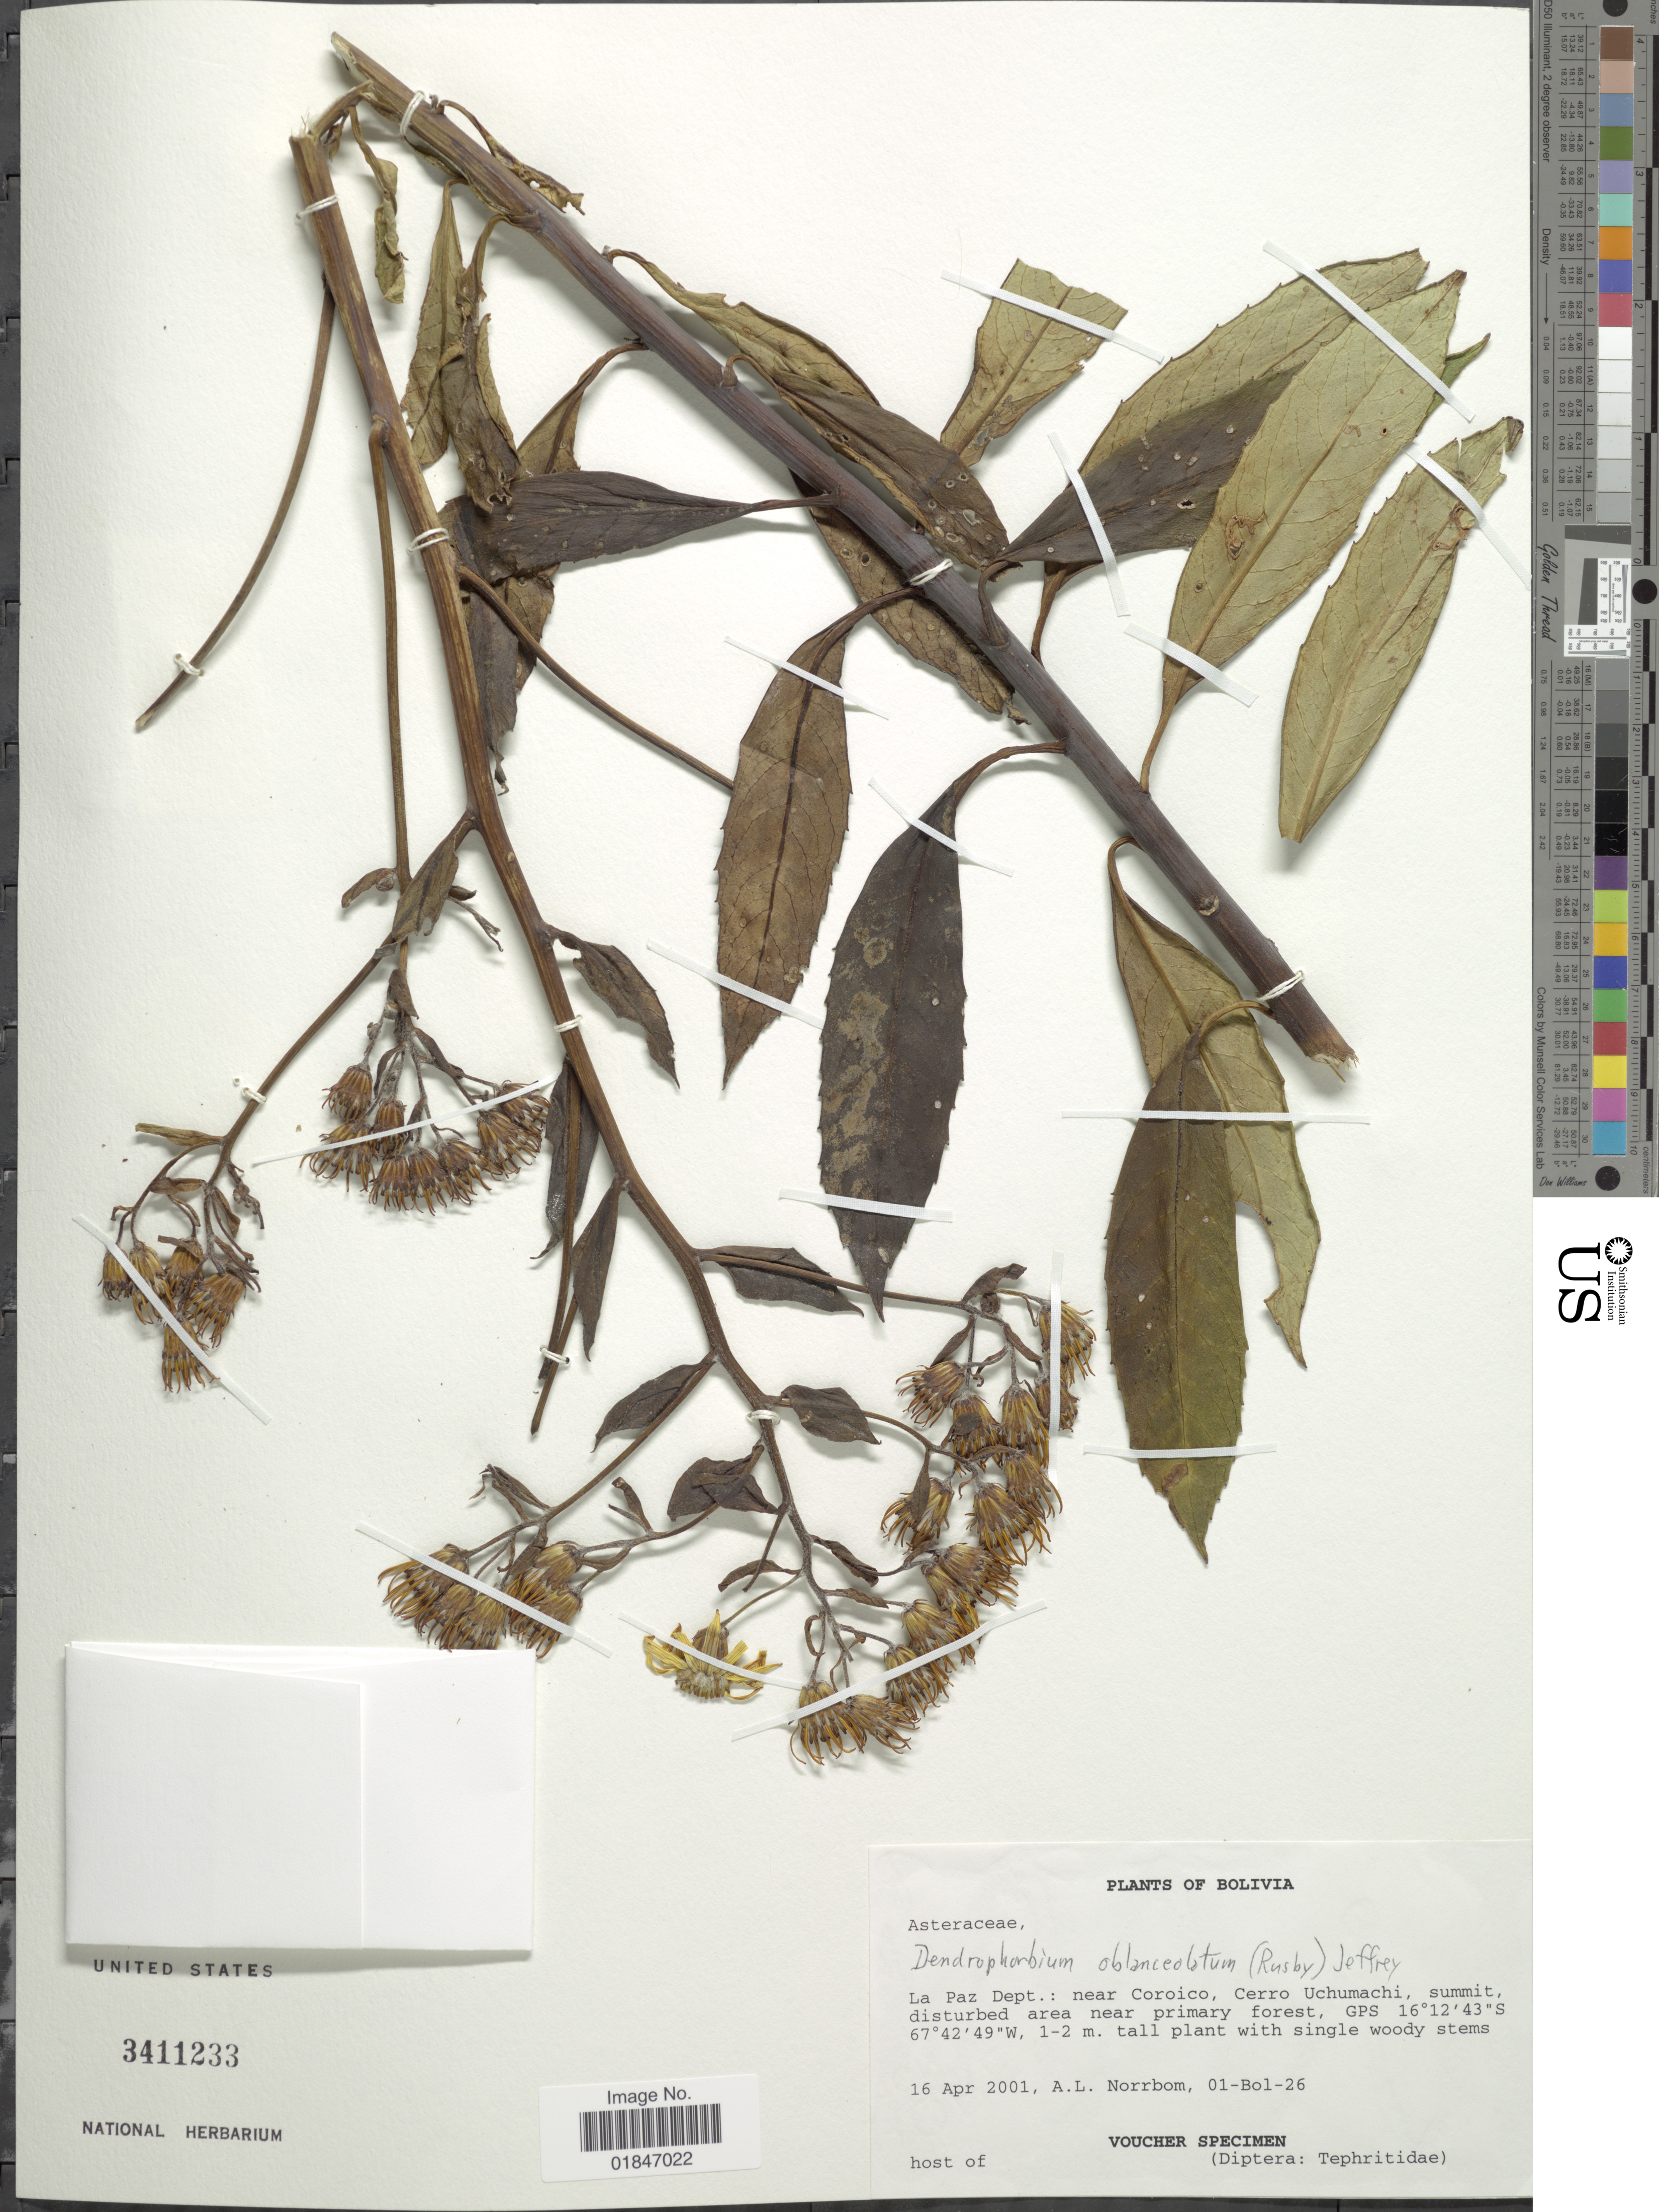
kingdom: Plantae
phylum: Tracheophyta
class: Magnoliopsida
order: Asterales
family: Asteraceae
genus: Dendrophorbium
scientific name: Dendrophorbium oblanceolatus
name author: (Rusby) C. Jeffrey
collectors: A. L. Norrbom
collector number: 01-Bol-26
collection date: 2001-04-16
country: Bolivia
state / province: La Paz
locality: La Paz Dept.: near Coroico, Cerro Ucumachi, summit disturbed area near primary forest.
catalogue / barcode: US 3411233